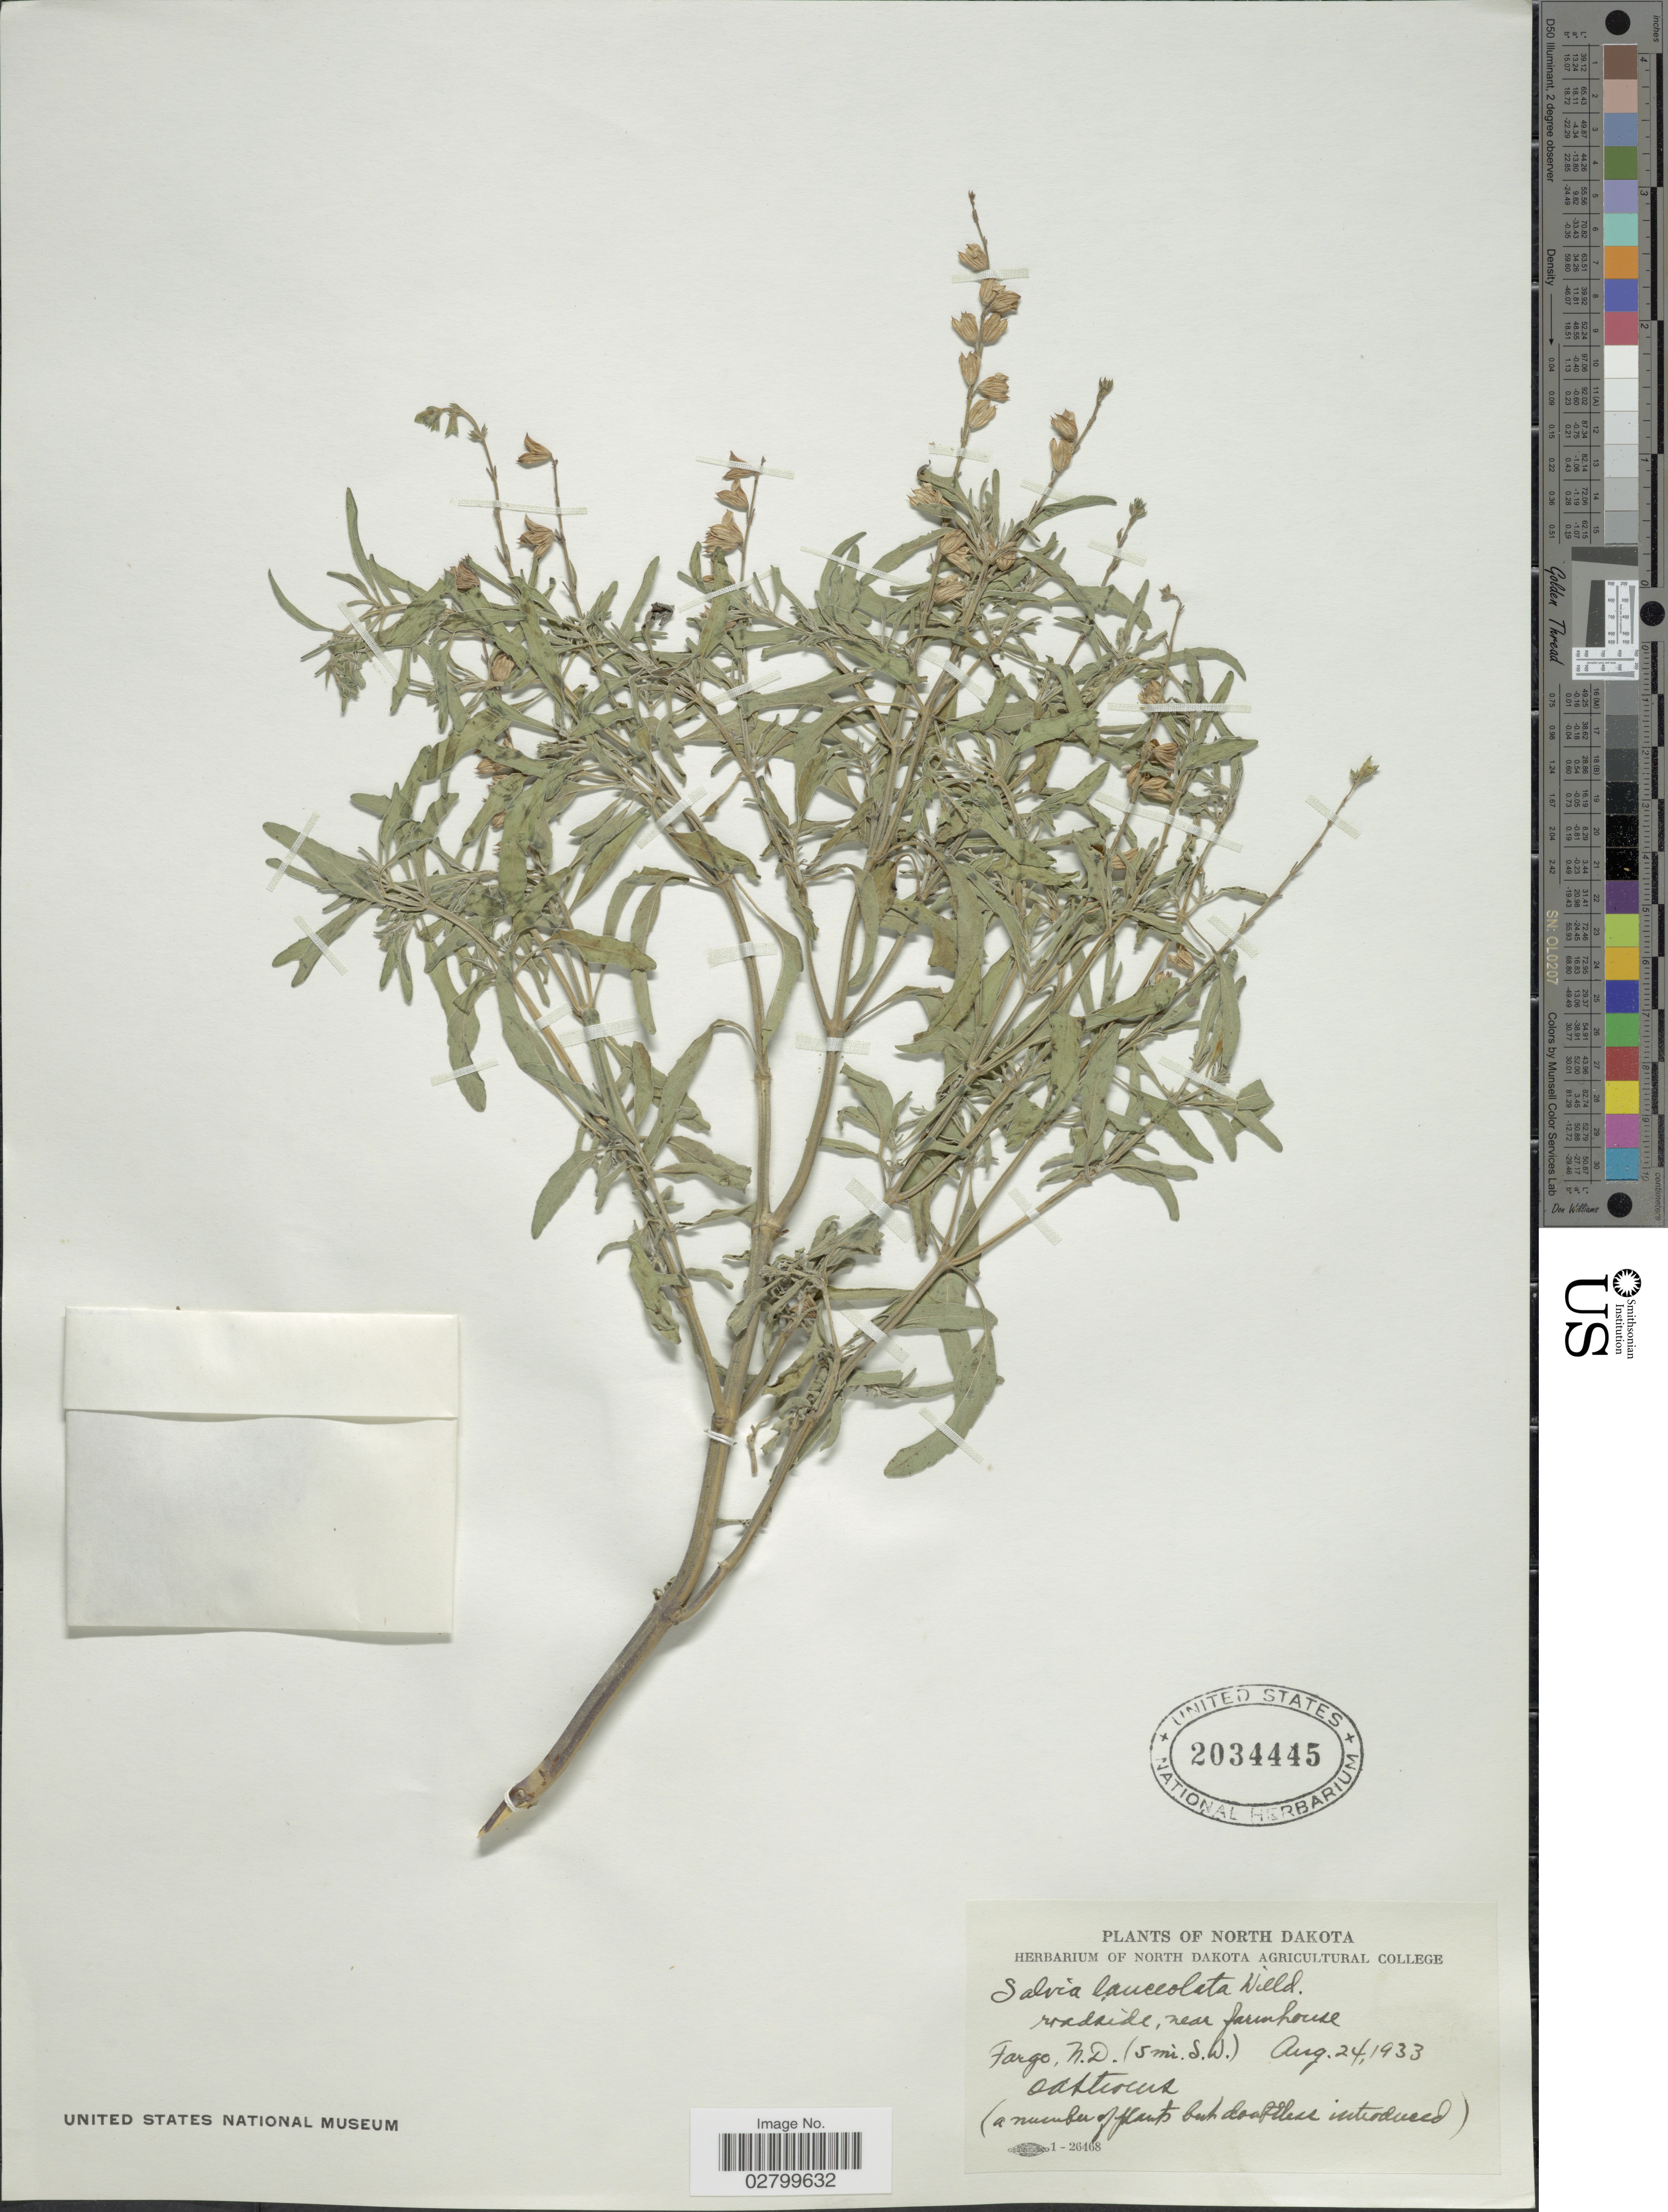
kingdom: Plantae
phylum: Tracheophyta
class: Magnoliopsida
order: Lamiales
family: Lamiaceae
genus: Salvia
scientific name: Salvia lanceolata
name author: Brouss.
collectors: O. A. Stevens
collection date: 1933-08-24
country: United States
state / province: North Dakota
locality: Roadside, near farmhouse. Fargo, N.D. (5 mi. S.W.).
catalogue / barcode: US 2034445